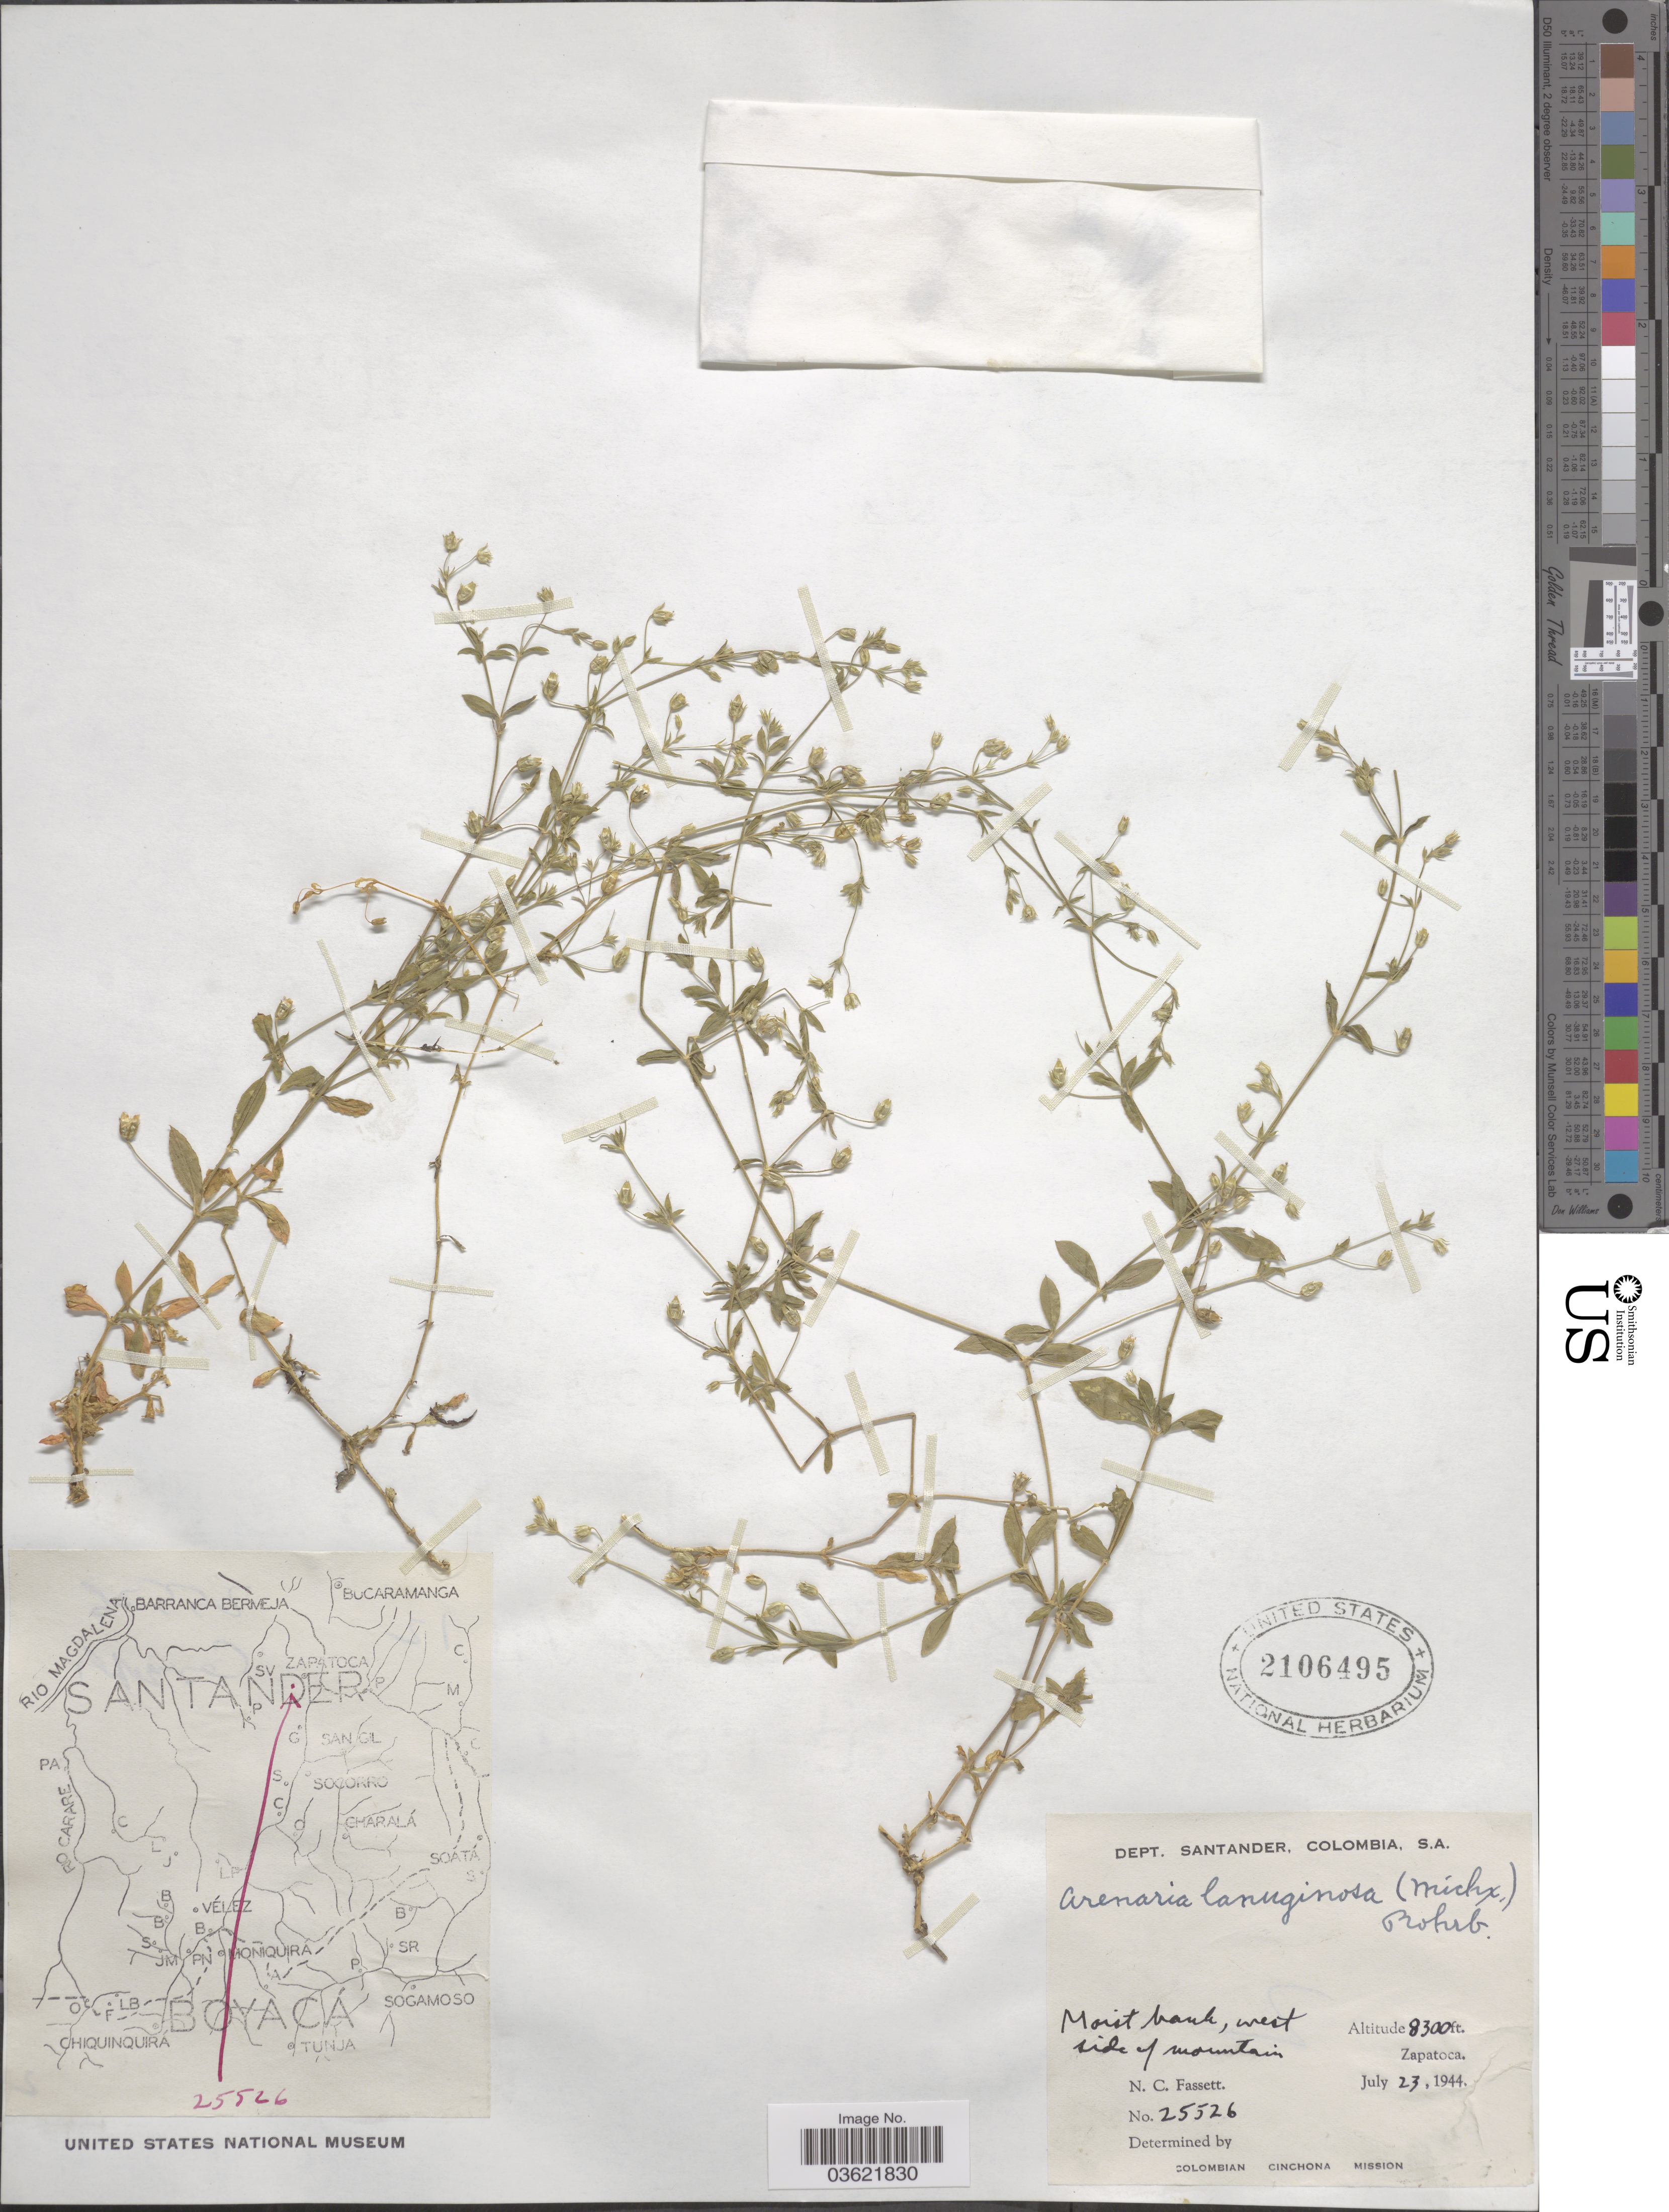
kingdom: Plantae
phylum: Tracheophyta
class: Magnoliopsida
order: Caryophyllales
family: Caryophyllaceae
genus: Arenaria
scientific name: Arenaria lanuginosa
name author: (Michx.) Rohrb.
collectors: N. C. Fassett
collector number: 25526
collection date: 1944-07-23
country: Colombia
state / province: Santander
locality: Dept. Santander. West side of mountain. Zapatoca.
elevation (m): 2530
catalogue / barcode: US 2106495